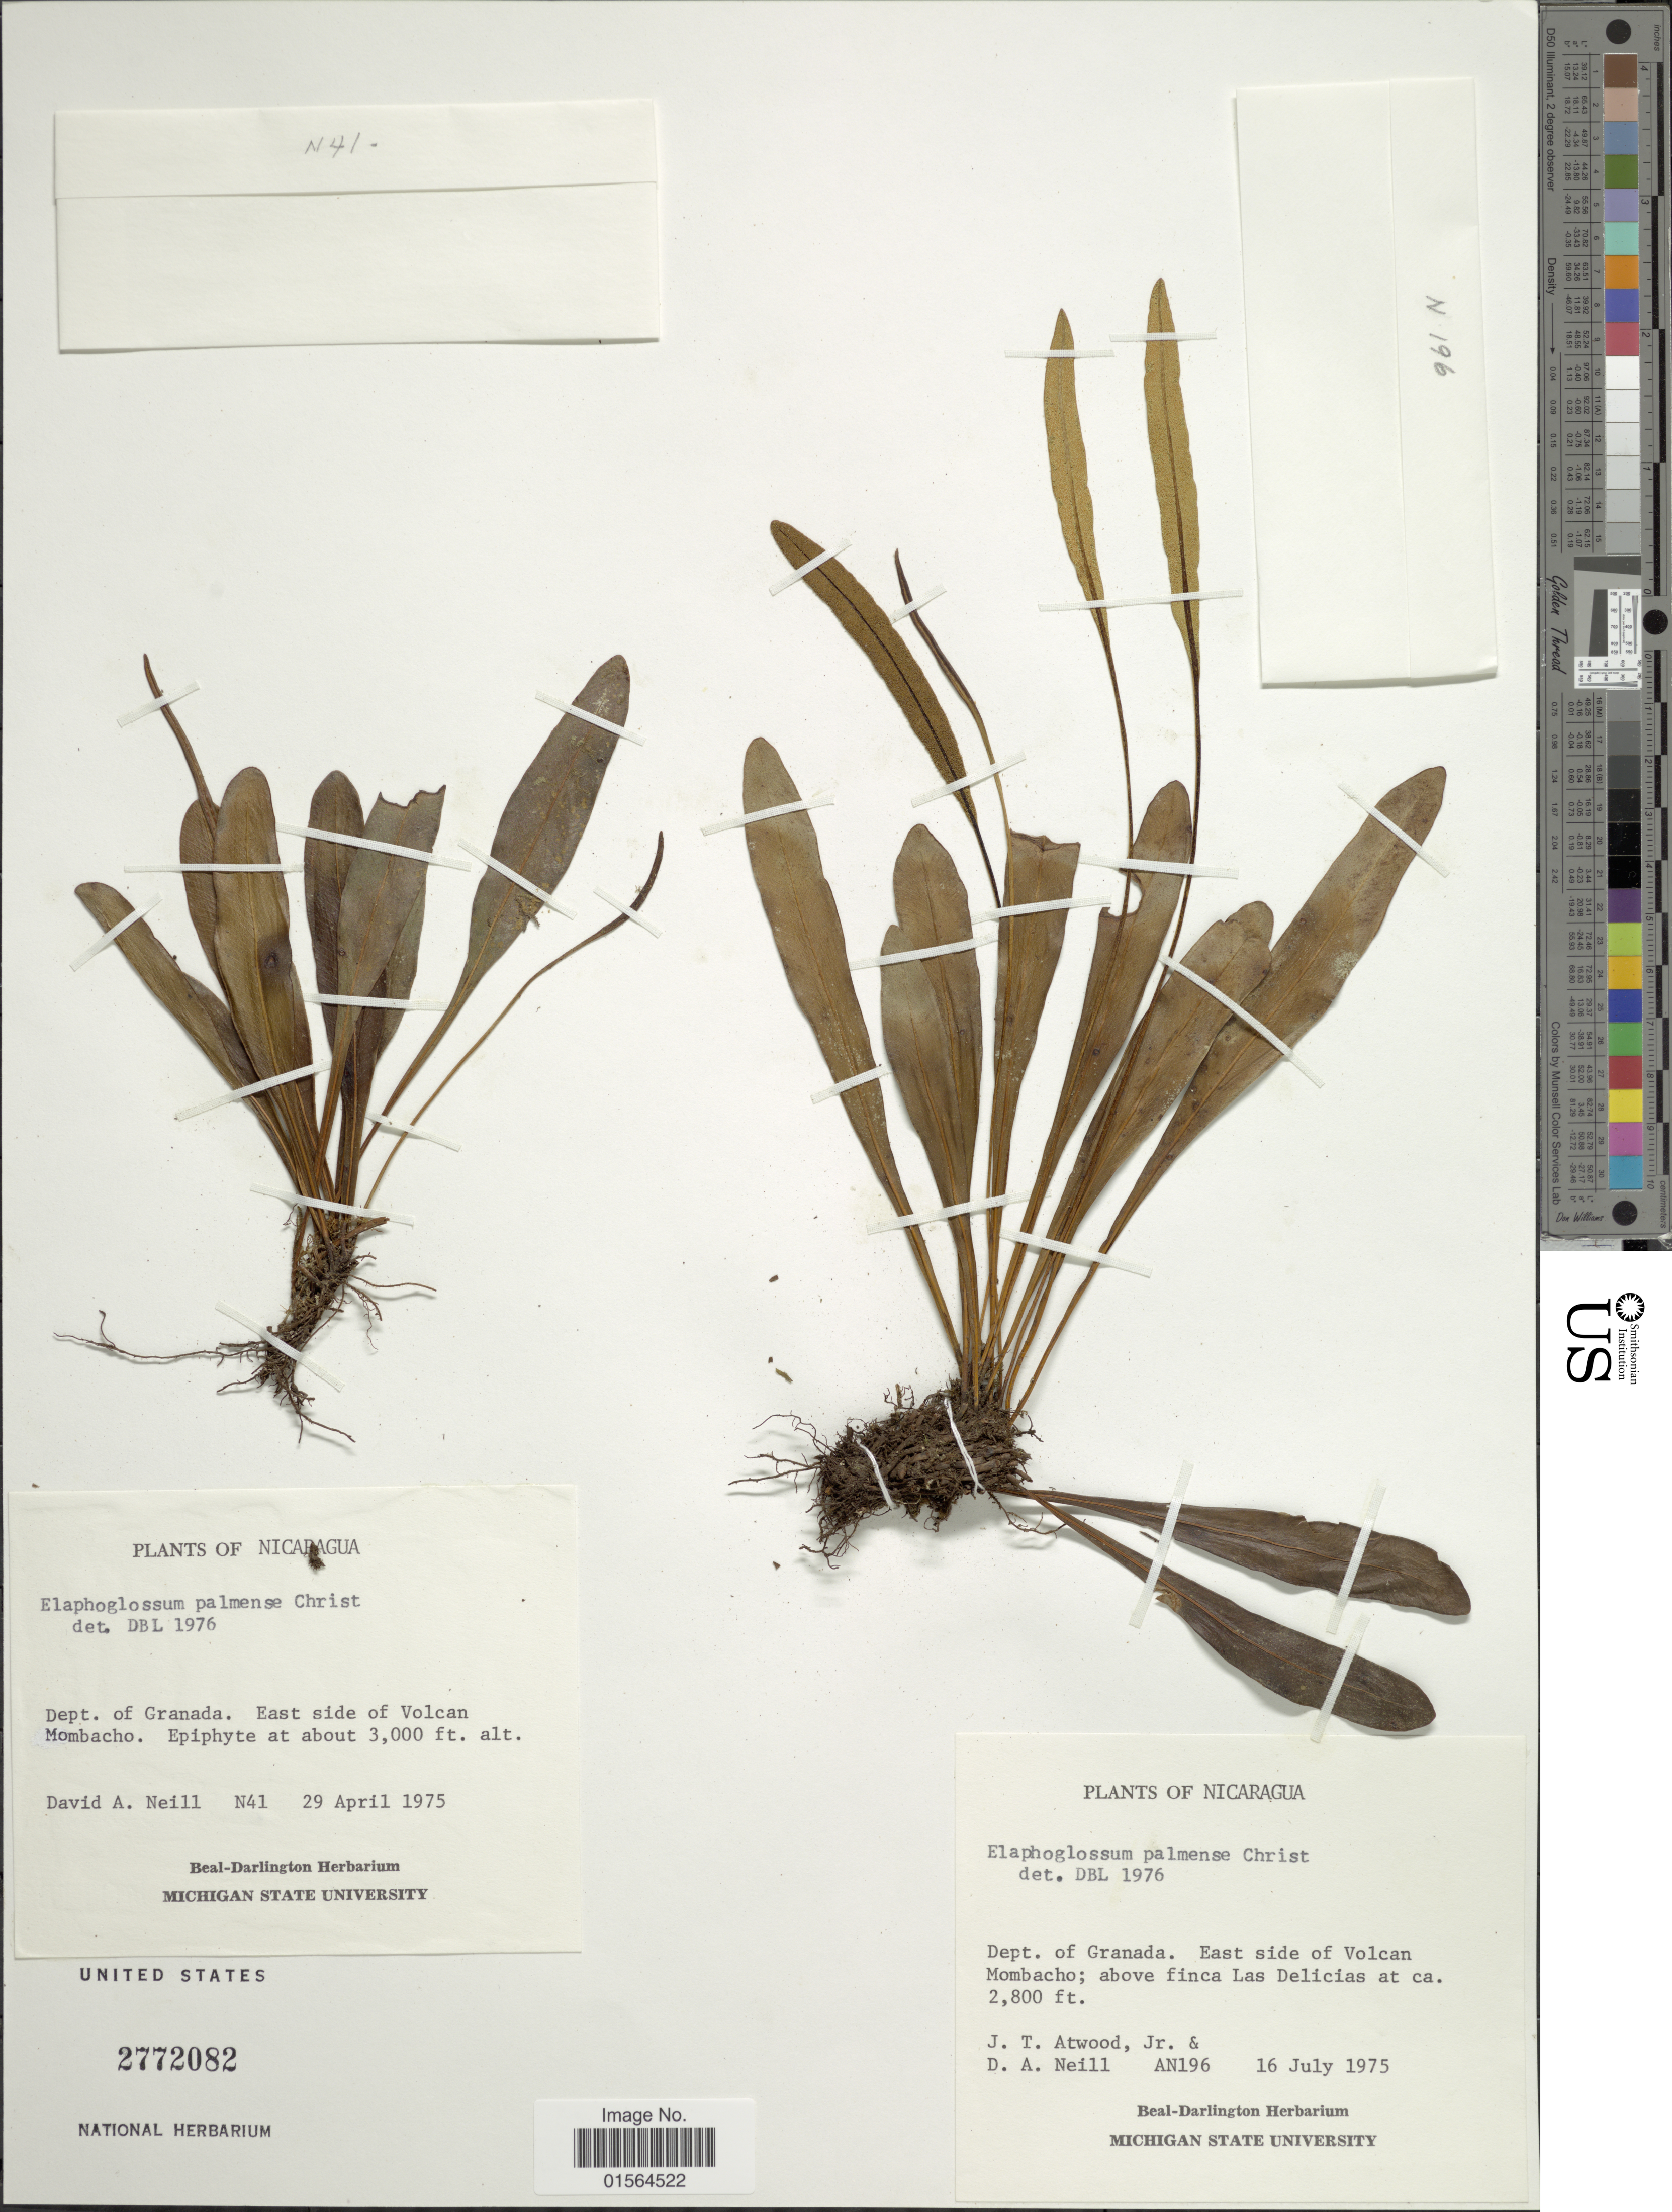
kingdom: Plantae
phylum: Tracheophyta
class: Polypodiopsida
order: Polypodiales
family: Dryopteridaceae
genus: Elaphoglossum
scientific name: Elaphoglossum palmense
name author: Christ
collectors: D. A. Neill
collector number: N41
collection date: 1975-04-29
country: Nicaragua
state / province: Granada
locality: Dept. of Granada, east side of Volcan Mombacho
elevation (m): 914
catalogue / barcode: US 2772082